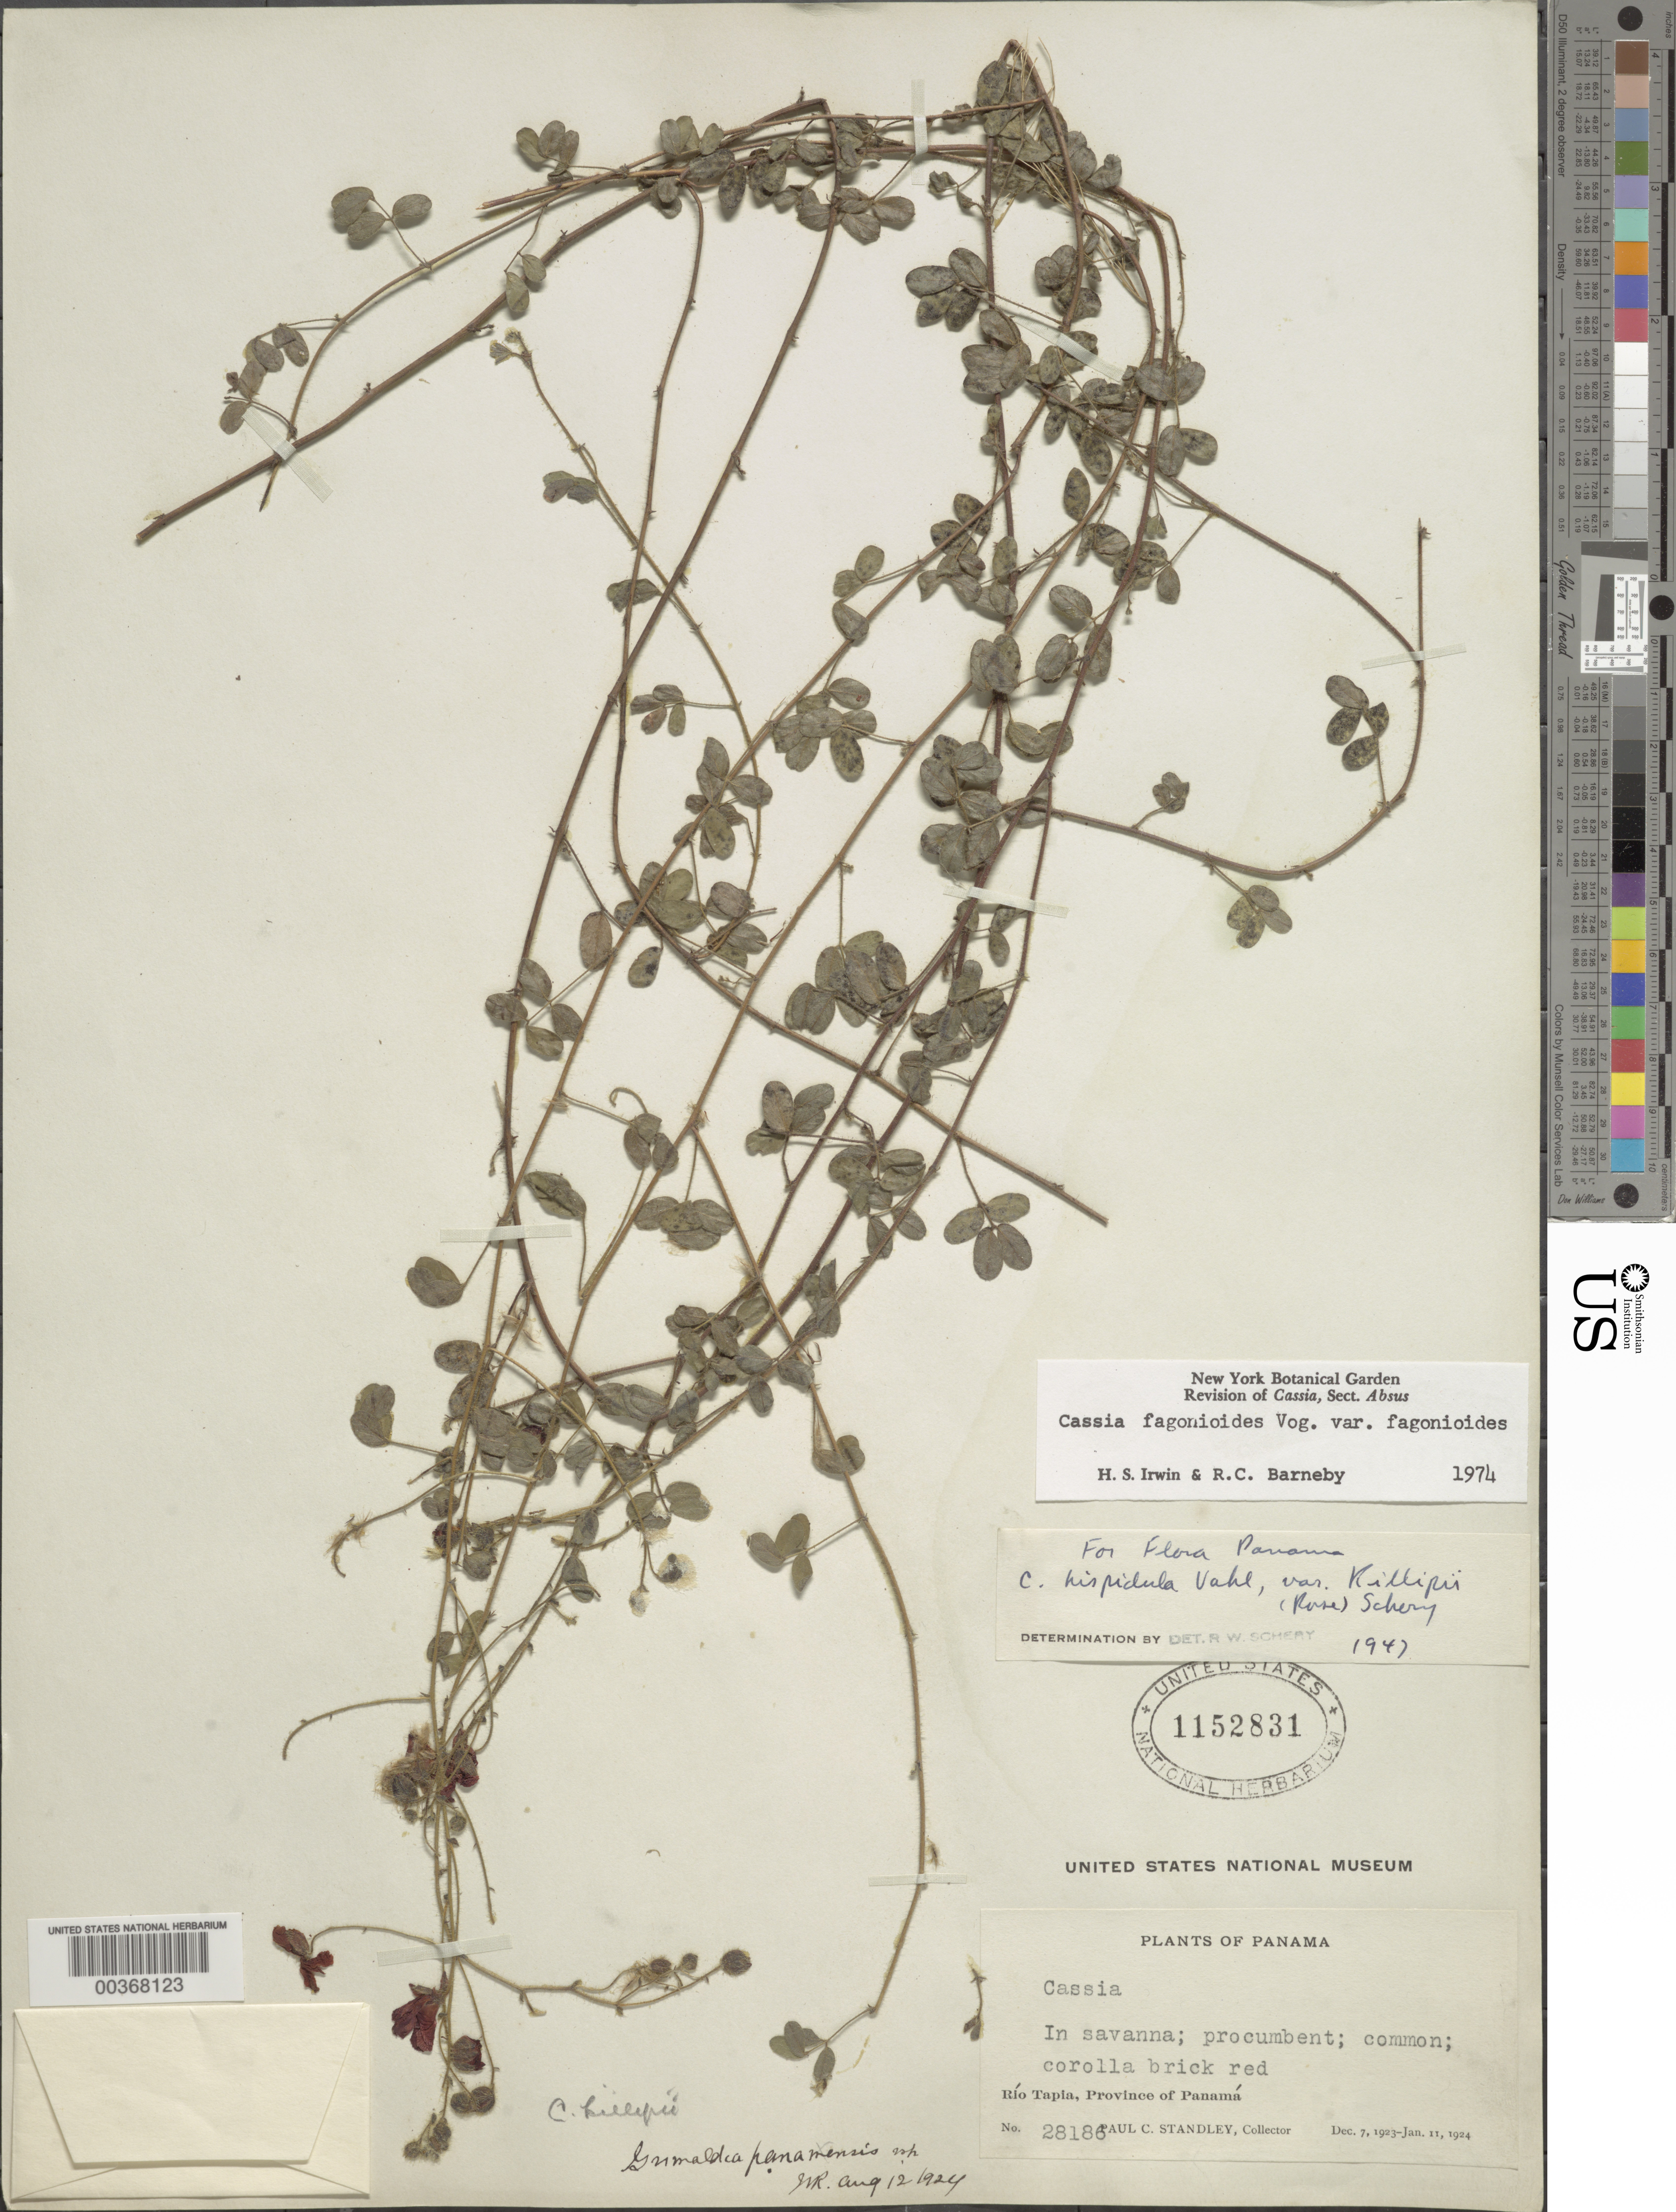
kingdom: Plantae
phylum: Tracheophyta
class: Magnoliopsida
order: Fabales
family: Fabaceae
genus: Chamaecrista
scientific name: Chamaecrista fagonioides var. fagonioides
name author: (Vogel) H.S. Irwin & Barneby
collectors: P. C. Standley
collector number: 28186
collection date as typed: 07 Dec 1923 to 11 Jan 1924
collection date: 1923-12-07/1924-01-11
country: Panama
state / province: Panamá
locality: Rio Tapia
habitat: In savanna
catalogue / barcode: US 1152831